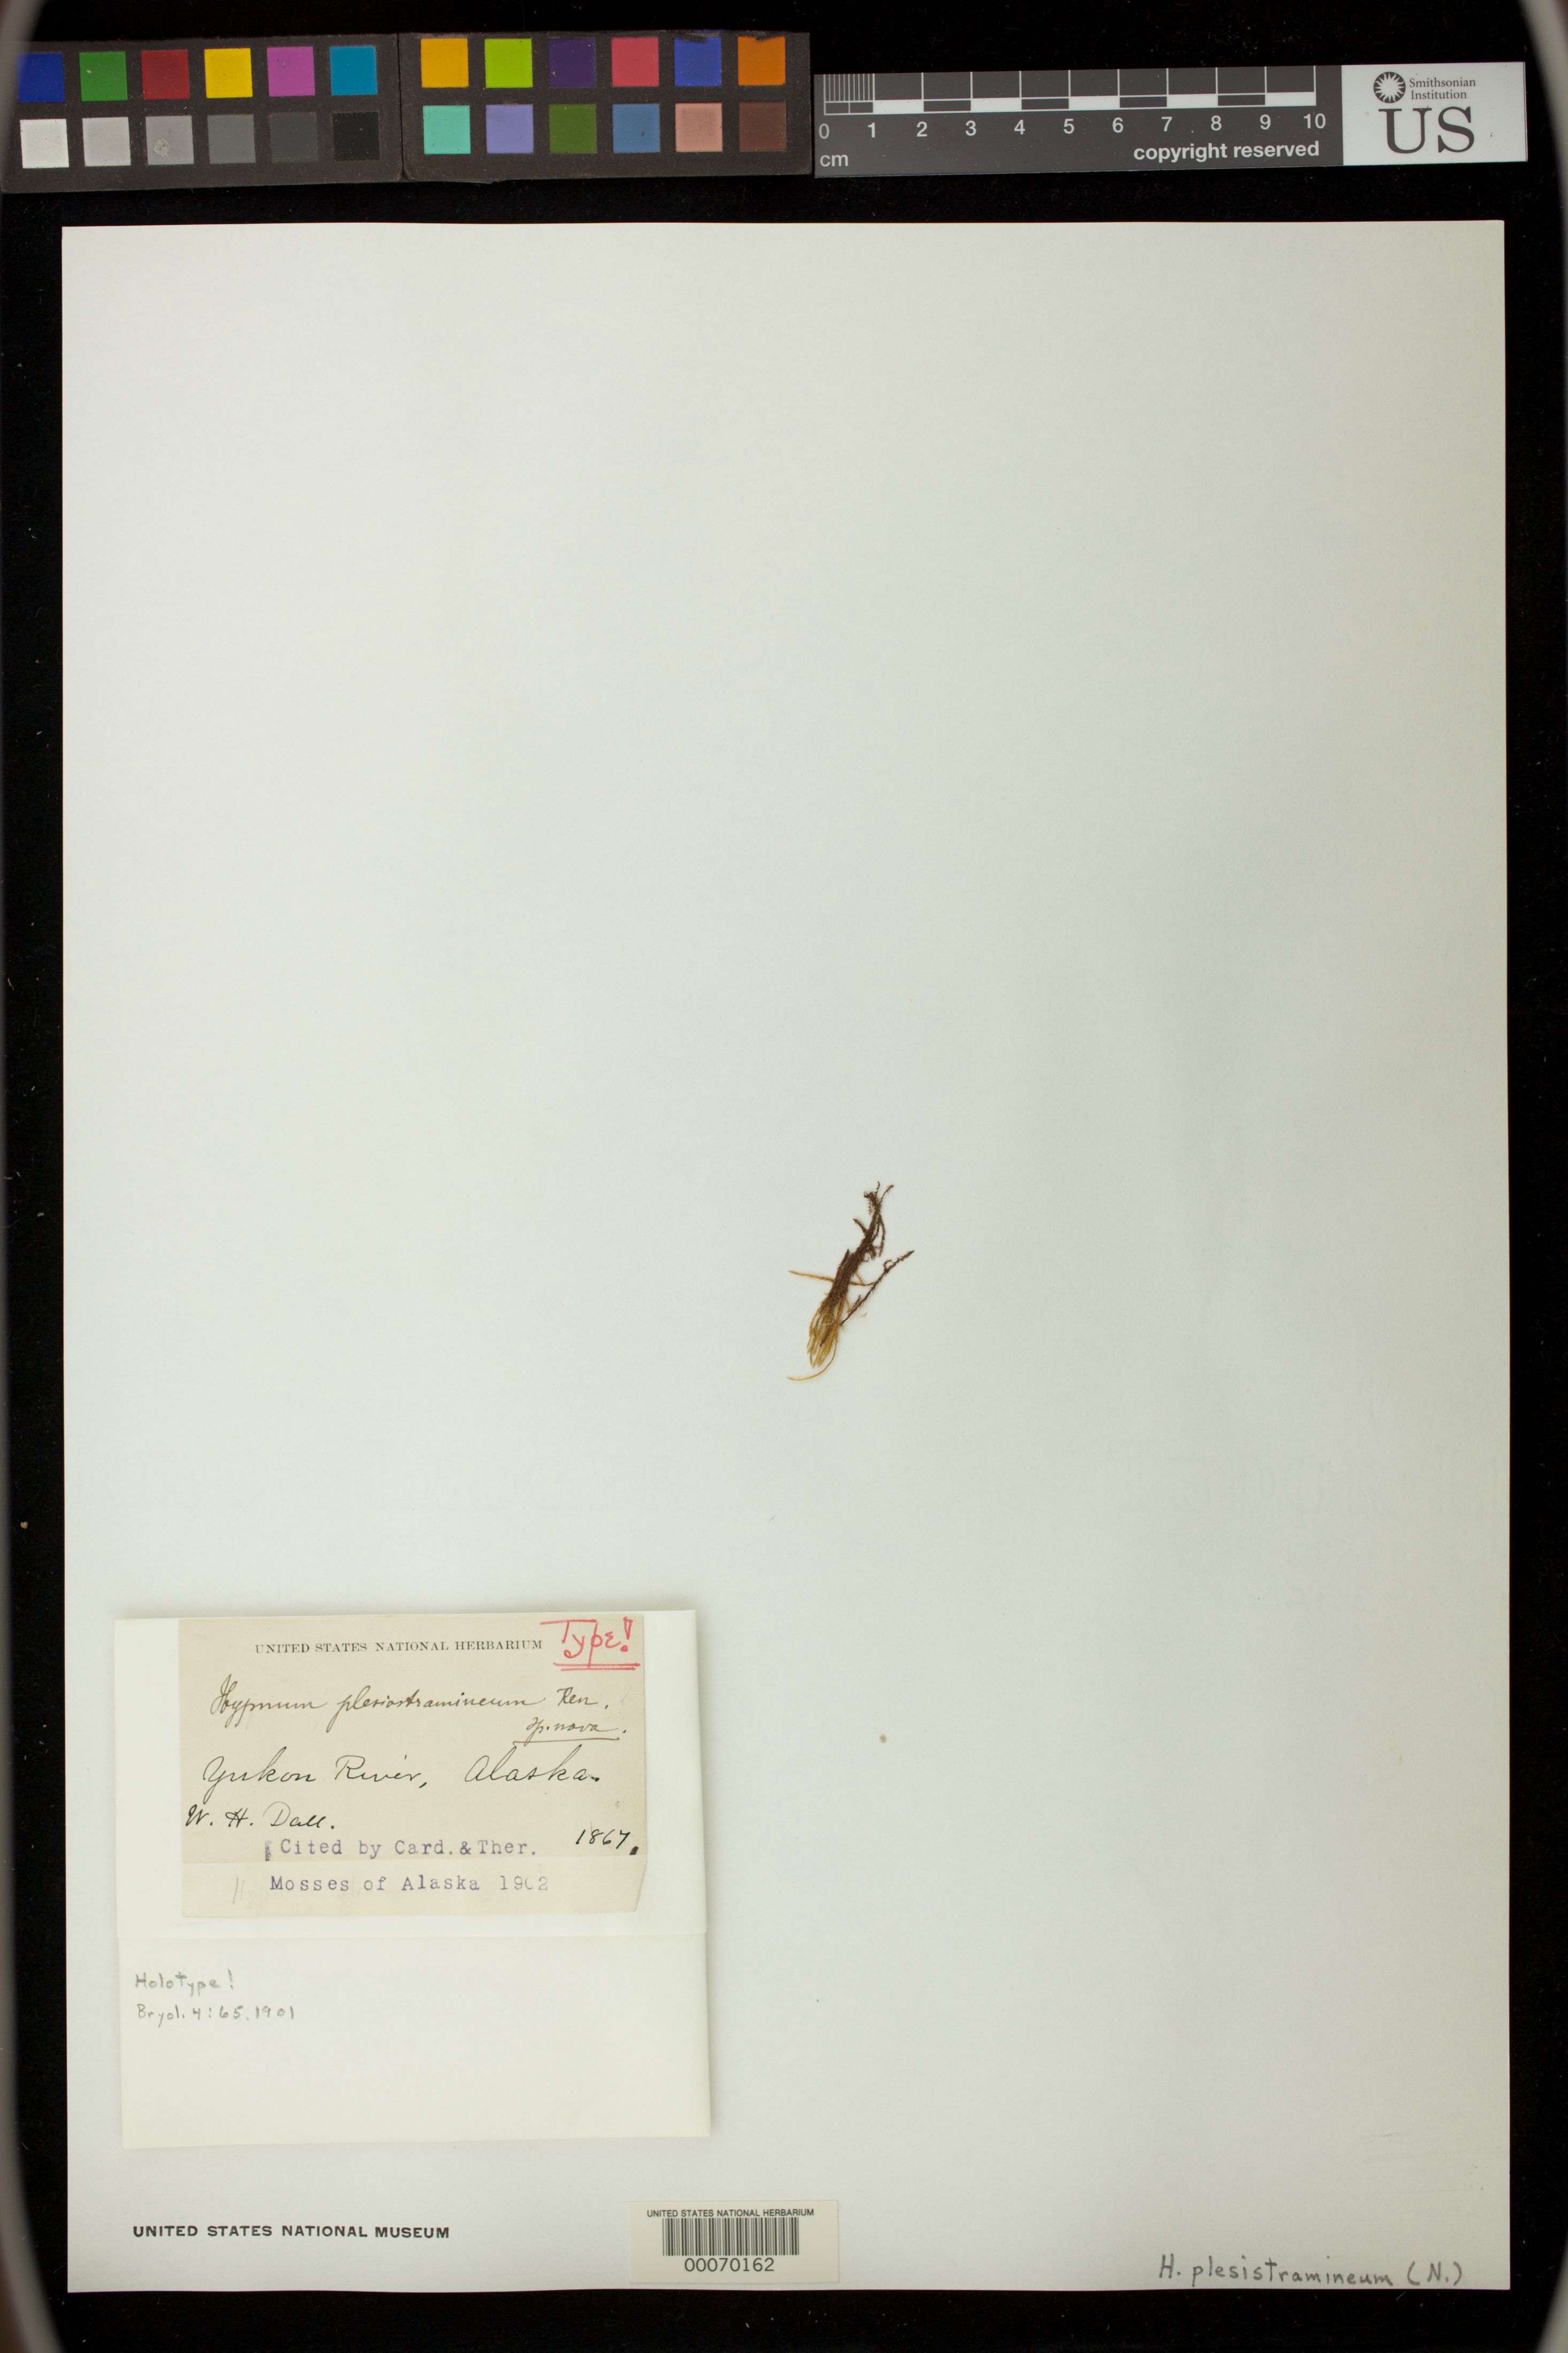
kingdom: Plantae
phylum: Bryophyta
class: Bryopsida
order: Hypnales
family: Hypnaceae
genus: Hypnum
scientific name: Hypnum plesistramineum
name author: Renauld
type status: Holotype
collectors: W. Dall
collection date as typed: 1867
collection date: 1867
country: United States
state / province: Alaska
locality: Yukon River.